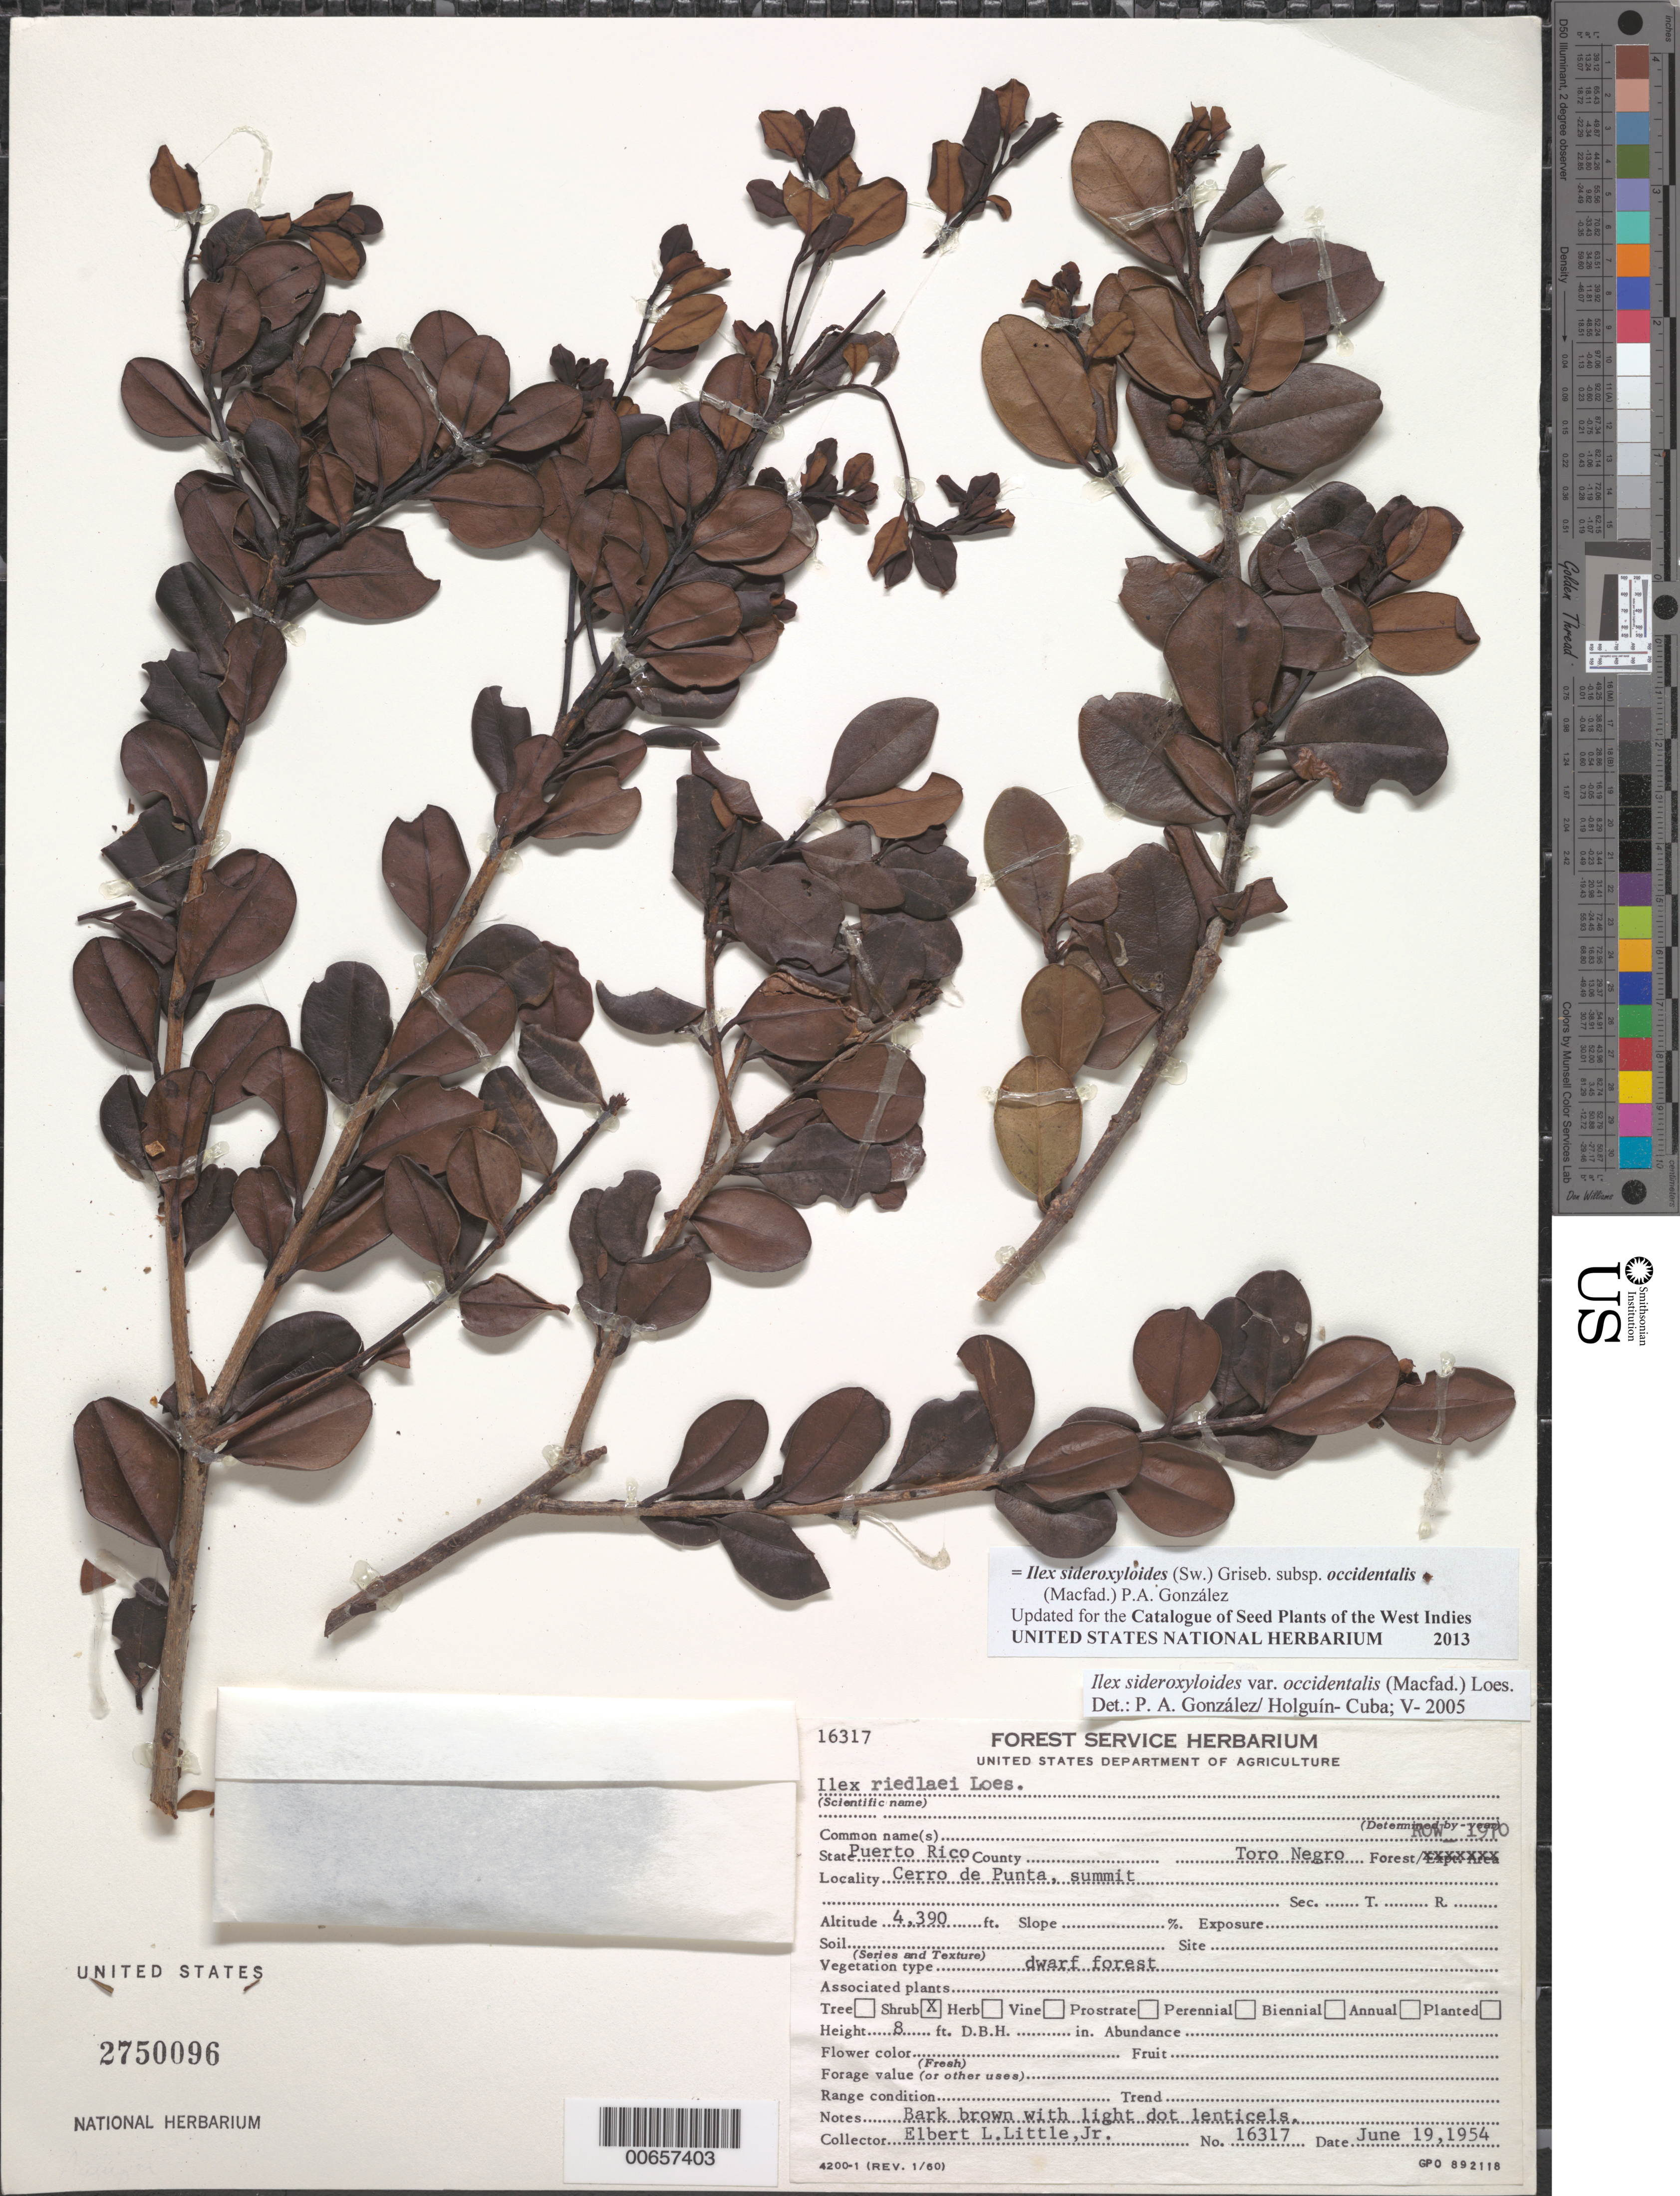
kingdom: Plantae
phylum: Tracheophyta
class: Magnoliopsida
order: Aquifoliales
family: Aquifoliaceae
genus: Ilex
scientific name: Ilex sideroxyloides subsp. occidentalis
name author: (Macfad.) P. A. González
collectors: E. L. Little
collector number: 16317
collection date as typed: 19 Jun 1954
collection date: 1954-06-19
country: Puerto Rico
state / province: Jayuya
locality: Toro Negro, Cerro de Punta, summit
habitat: Dwarf forest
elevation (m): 1338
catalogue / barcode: US 2750096